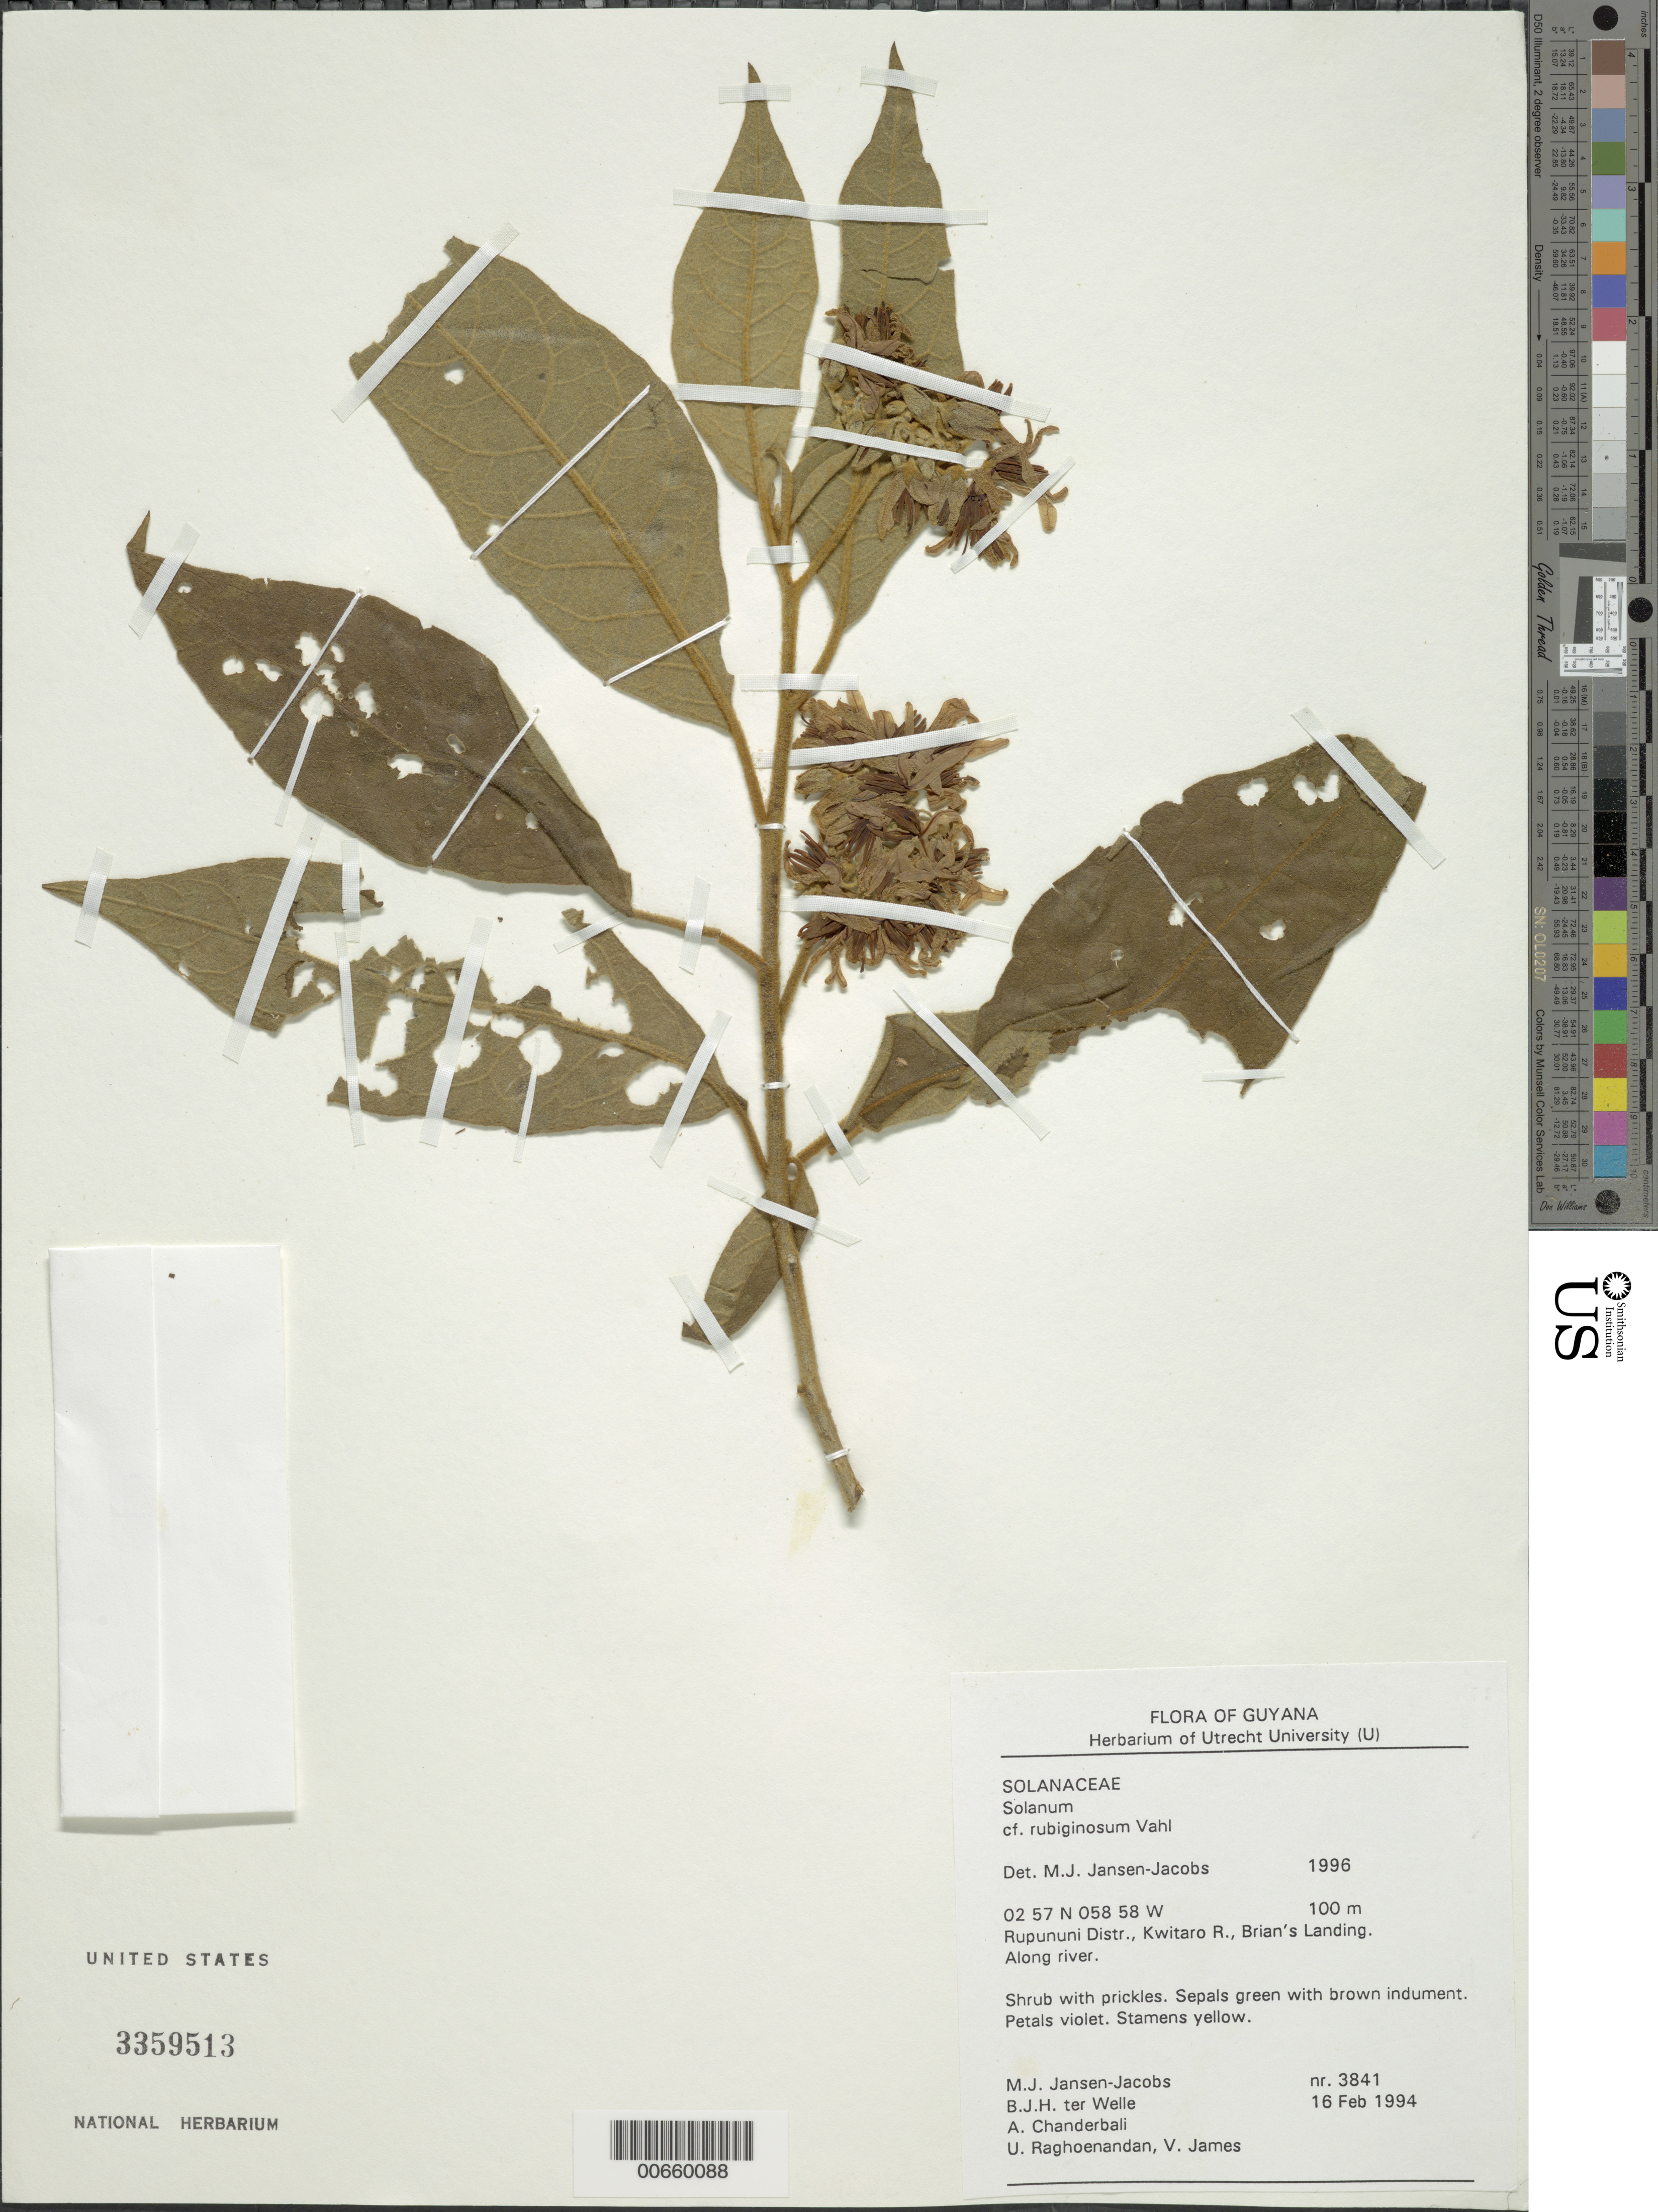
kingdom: Plantae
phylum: Tracheophyta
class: Magnoliopsida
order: Solanales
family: Solanaceae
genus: Solanum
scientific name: Solanum rubiginosum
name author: Vahl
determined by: Jansen-Jacobs, M. J., (U), Nationaal Herbarium Nederland, Utrecht University branch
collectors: M. J. Jansen-Jacobs, V. James, B. Welle, A. S. Chanderbali & U. Raghoenandan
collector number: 3841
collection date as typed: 2 Feb 1994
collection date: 1994-02-02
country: Guyana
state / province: U. Takutu-U. Essequibo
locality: Brian's Landing, Kwitaro R.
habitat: Along river.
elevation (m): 100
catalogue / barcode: US 3359513